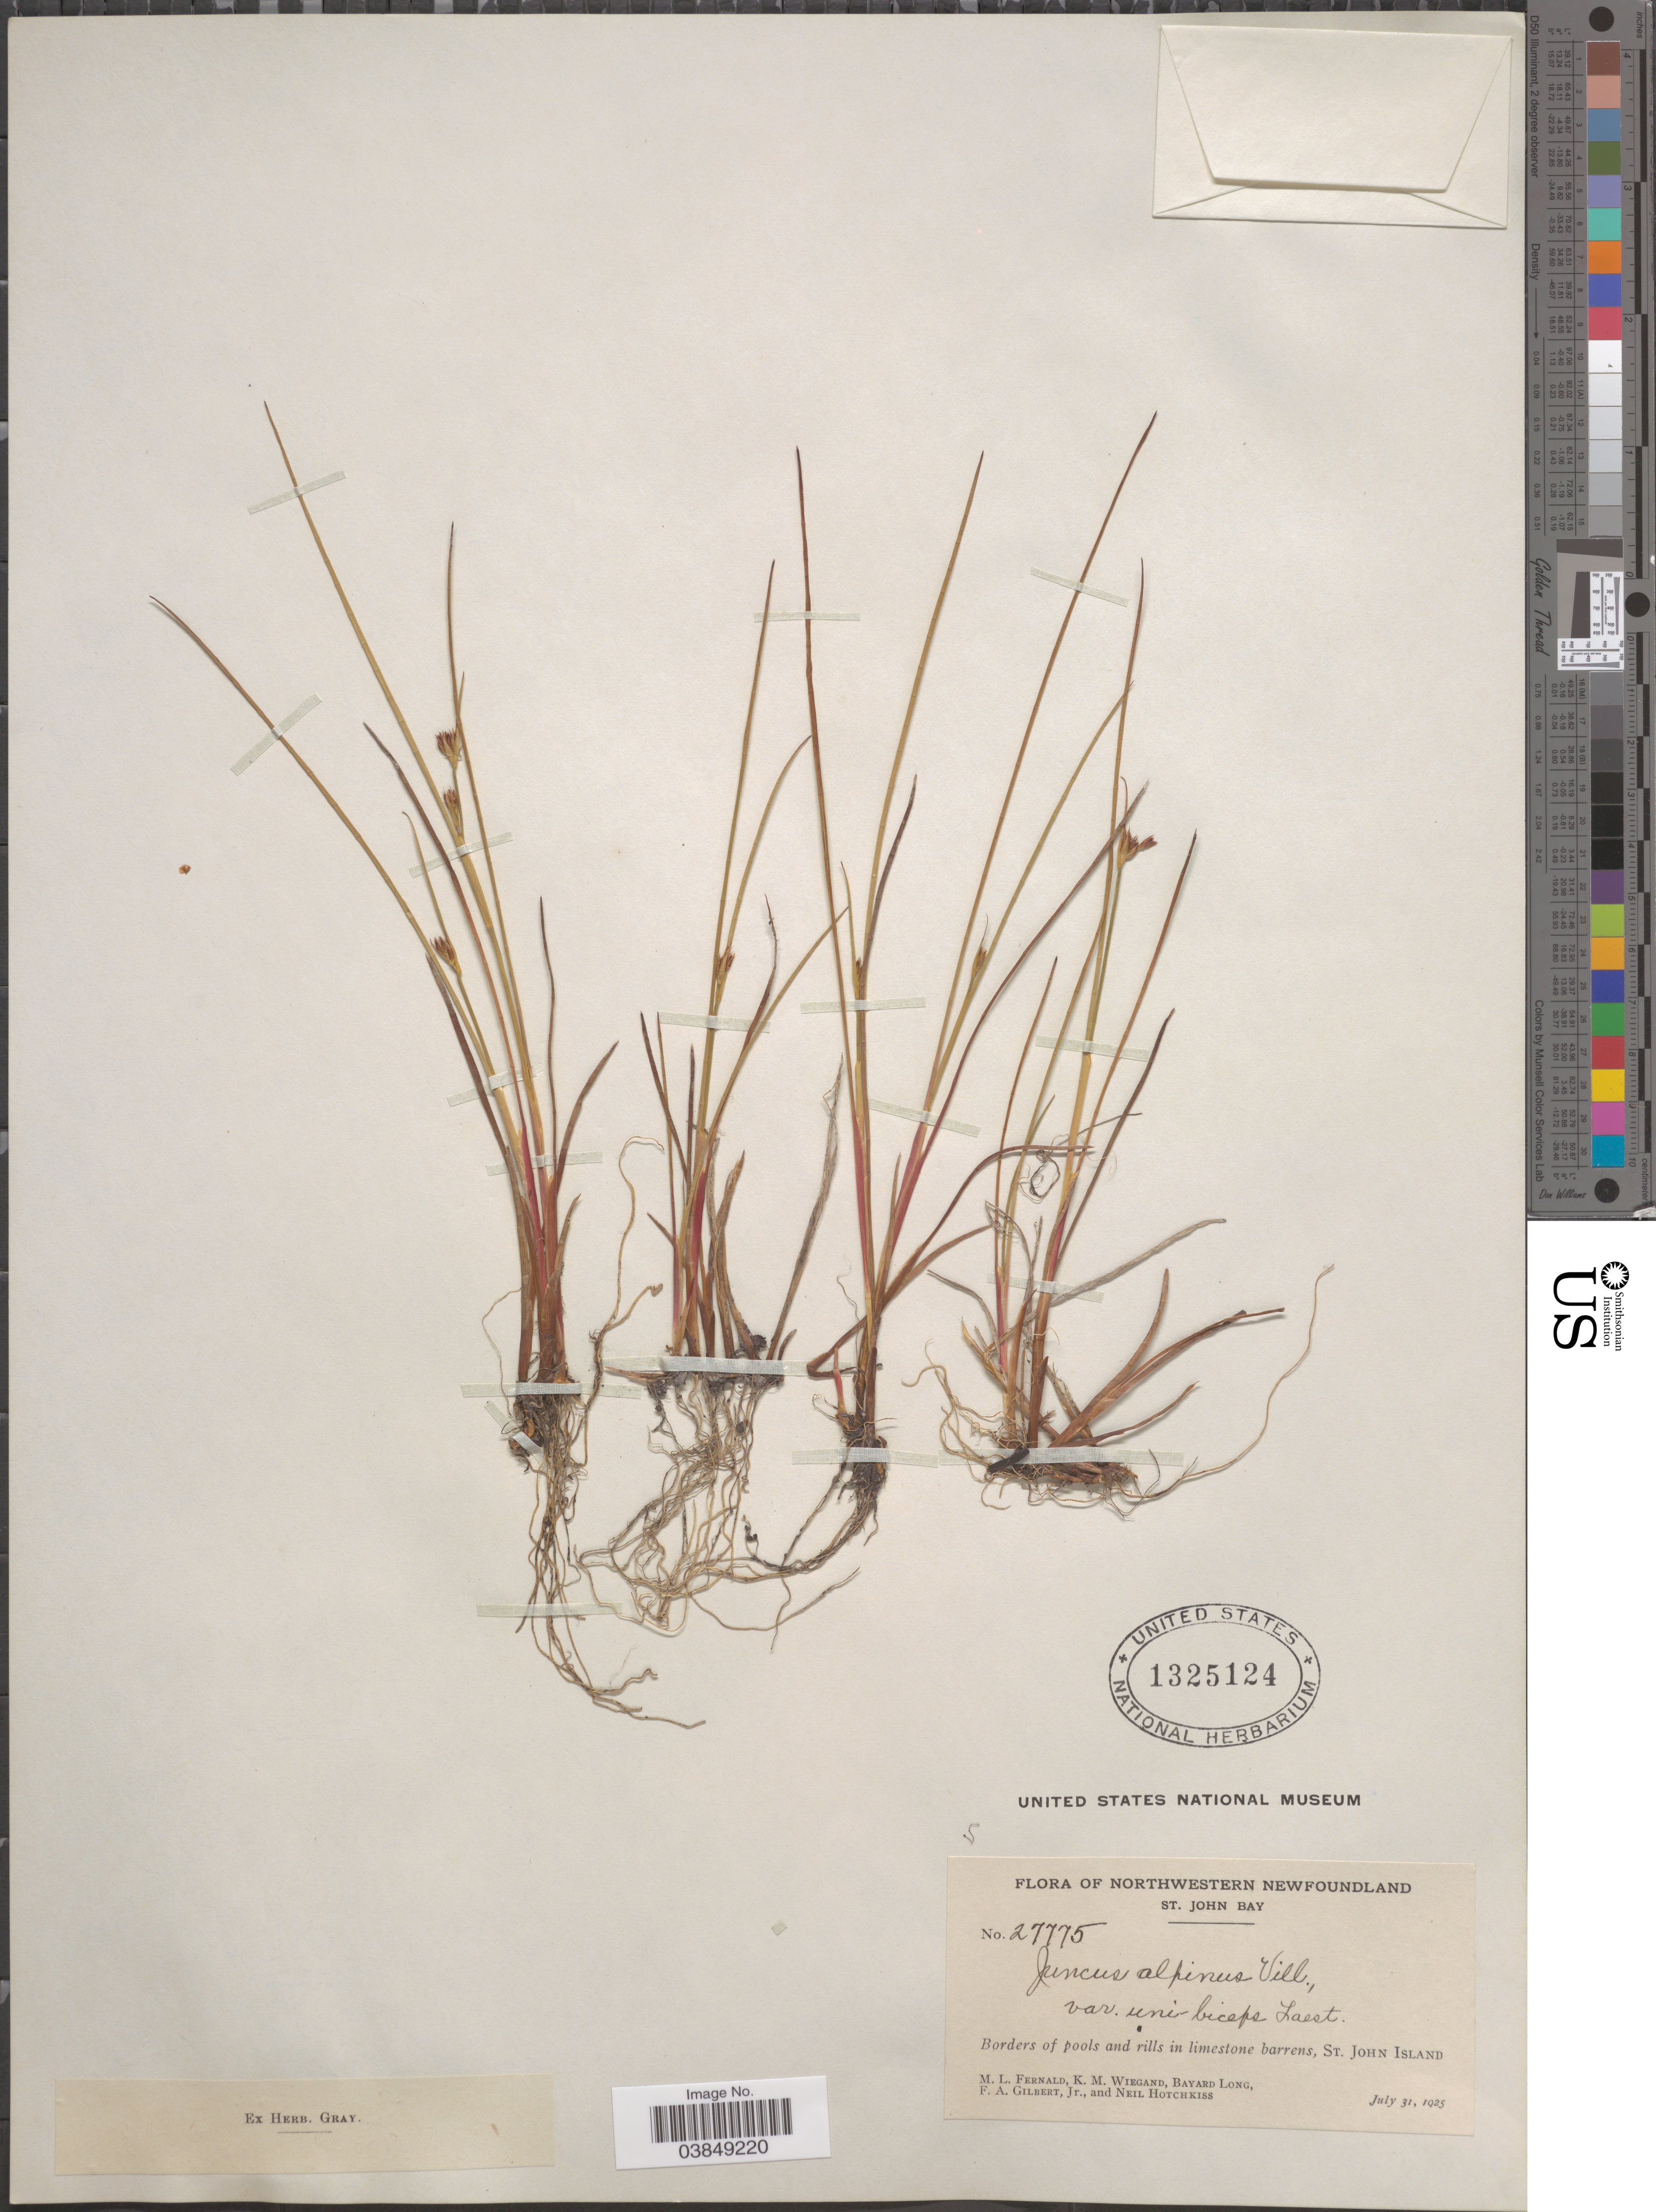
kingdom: Plantae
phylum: Tracheophyta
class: Liliopsida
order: Poales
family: Juncaceae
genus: Juncus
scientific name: Juncus alpinus var. rariflorus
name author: (Hartm.) Hartm.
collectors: M. L. Fernald, K. M. Wiegand, B. Long, F. A. Gilbert & N. Hotchkiss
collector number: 27775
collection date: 1925-07-31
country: Canada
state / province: Newfoundland and Labrador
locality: Northwestern Newfoundland. St. John Bay. Borders of pools and rills in limestone barrens, St. John Island.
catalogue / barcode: US 1325124